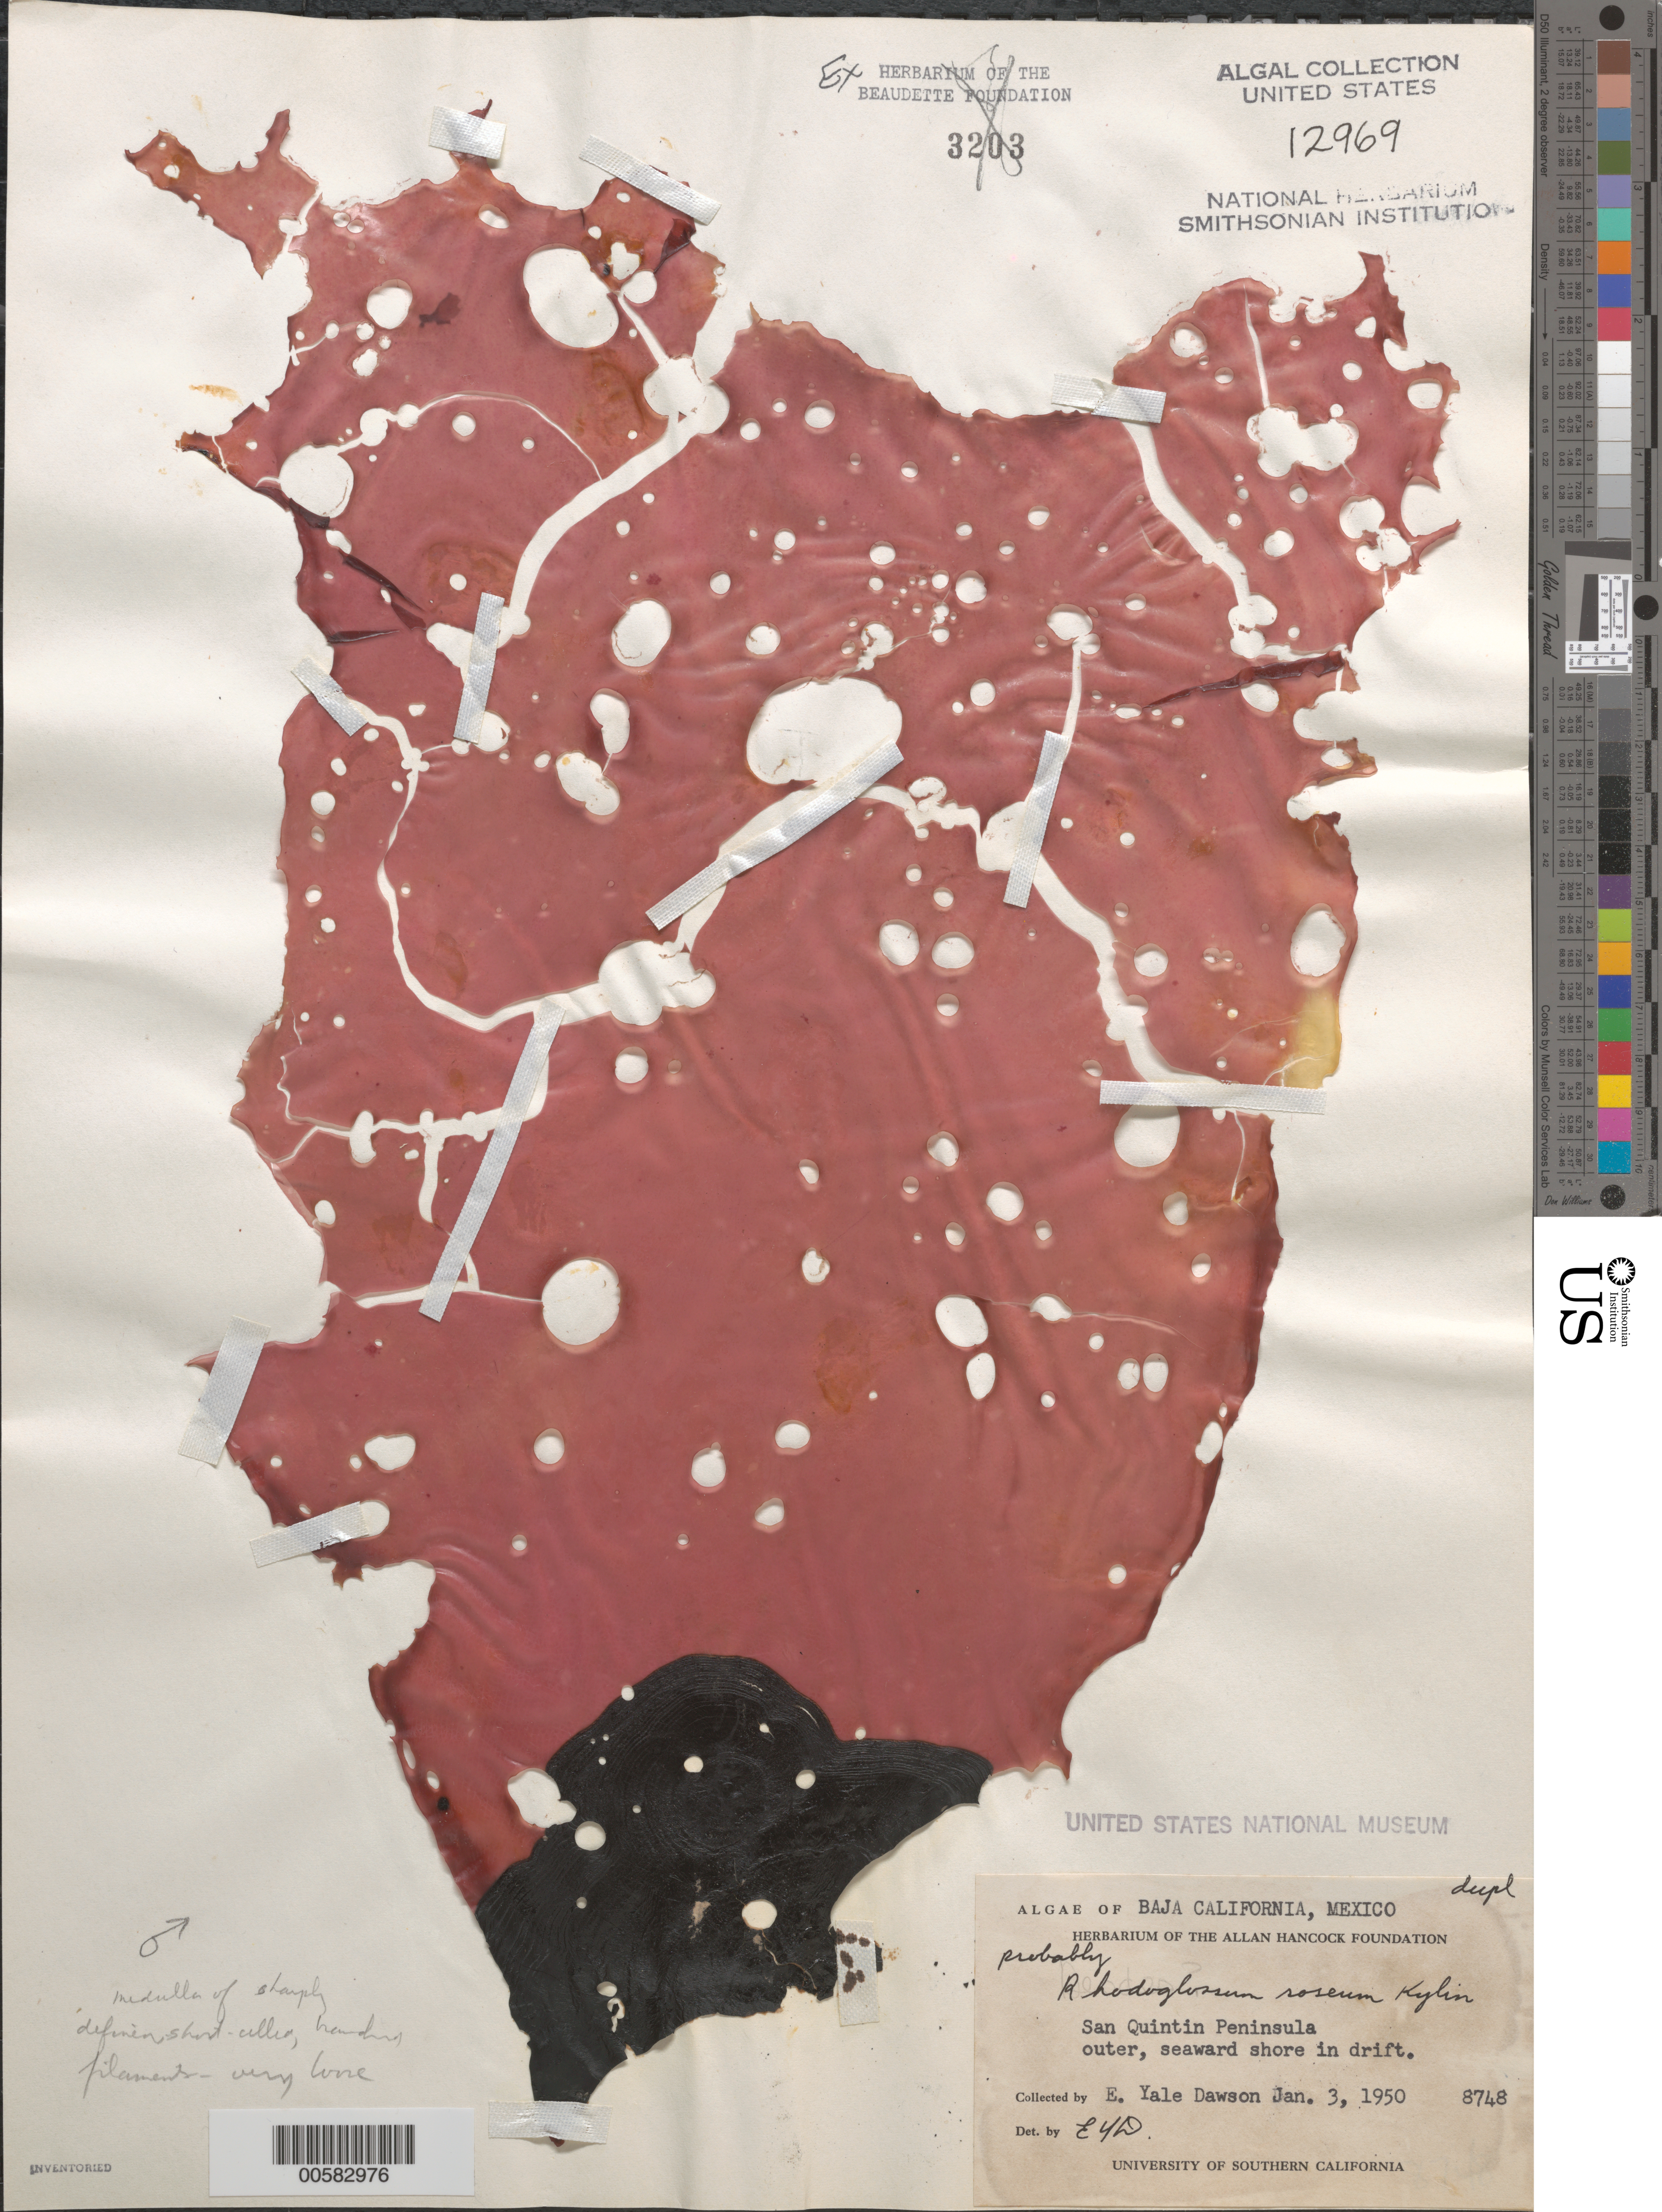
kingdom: Plantae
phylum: Rhodophyta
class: Florideophyceae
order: Gigartinales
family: Gigartinaceae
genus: Mazzaella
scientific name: Mazzaella rosea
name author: (Kylin) Fredericq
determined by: Algae name updating Project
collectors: E. Y. Dawson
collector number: EYD 8748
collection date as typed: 03 Jan 1950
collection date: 1950-01-03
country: Mexico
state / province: Baja California Norte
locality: San Quintin Peninsula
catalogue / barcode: US 12969